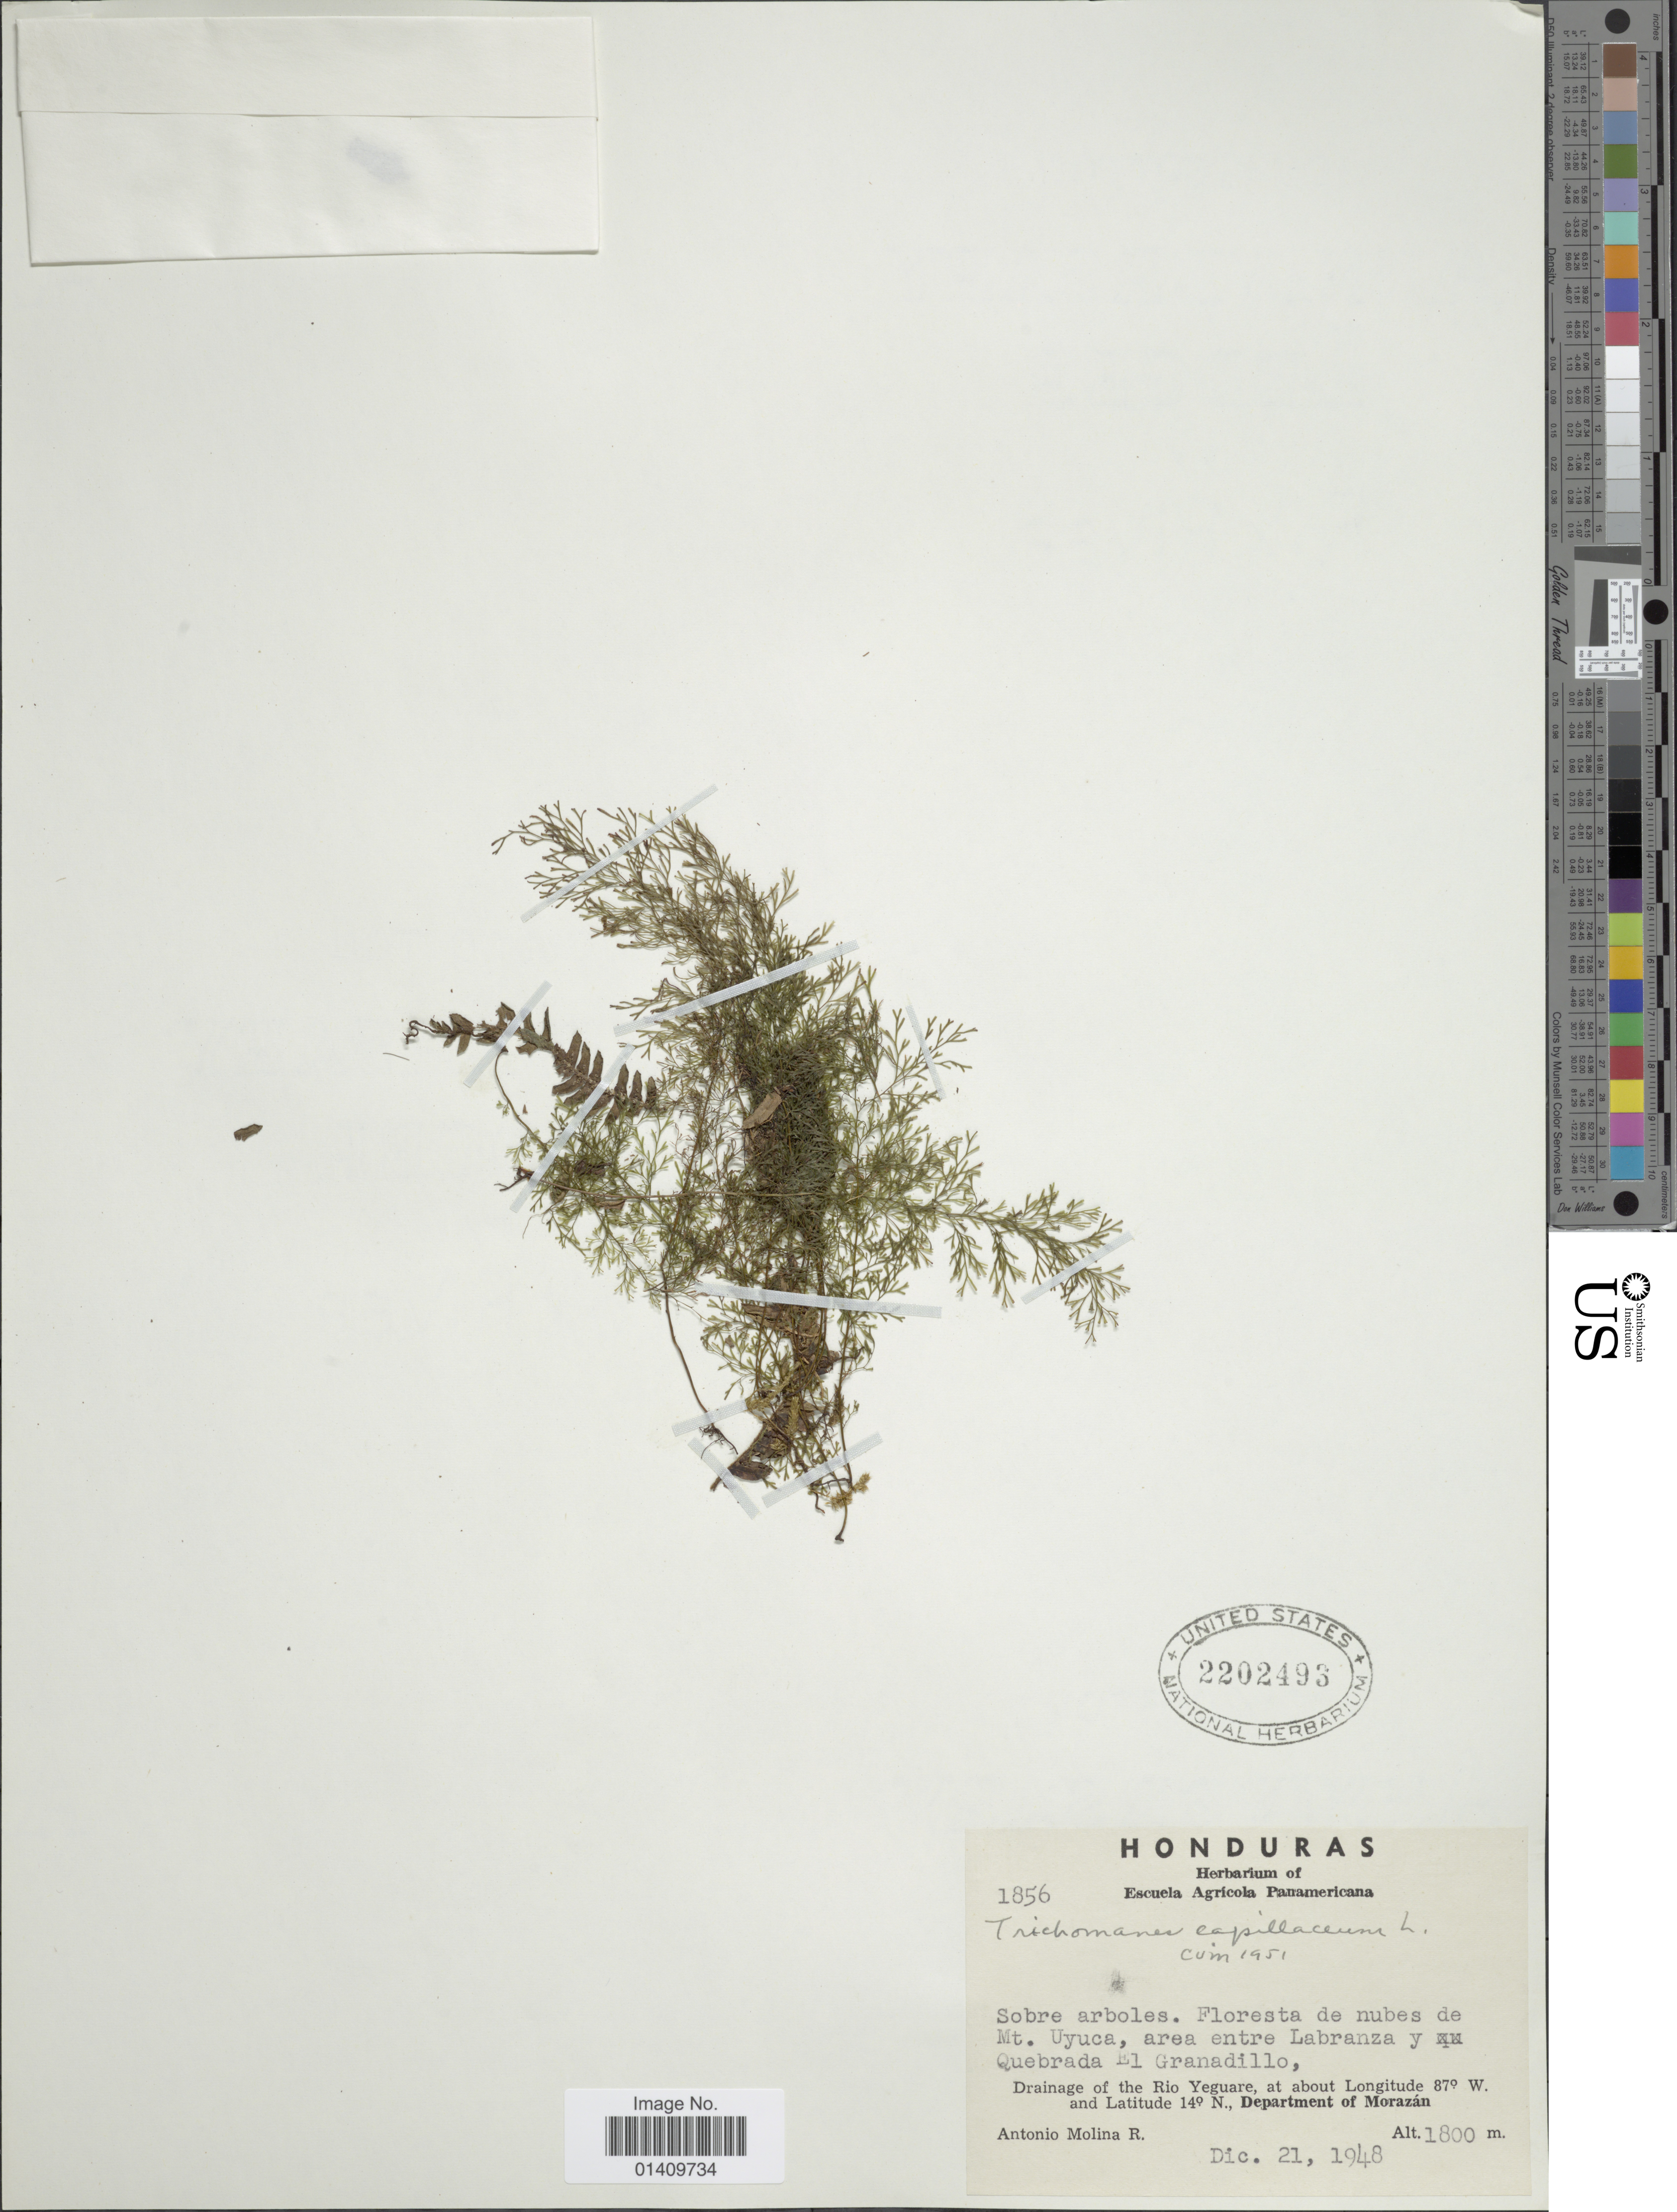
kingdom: Plantae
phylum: Tracheophyta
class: Polypodiopsida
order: Hymenophyllales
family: Hymenophyllaceae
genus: Polyphlebium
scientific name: Polyphlebium capillaceum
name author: (L.) Ebihara & Dubuisson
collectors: A. Molina R.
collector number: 1856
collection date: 1948-12-21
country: Honduras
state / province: Fco. Morazán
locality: Drainage of the Rio Yeguare department of Morazán floresta de nubes de Mt. Uyuca area entre Labranza y Quebrada El Granadillo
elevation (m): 1800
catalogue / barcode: US 2202493